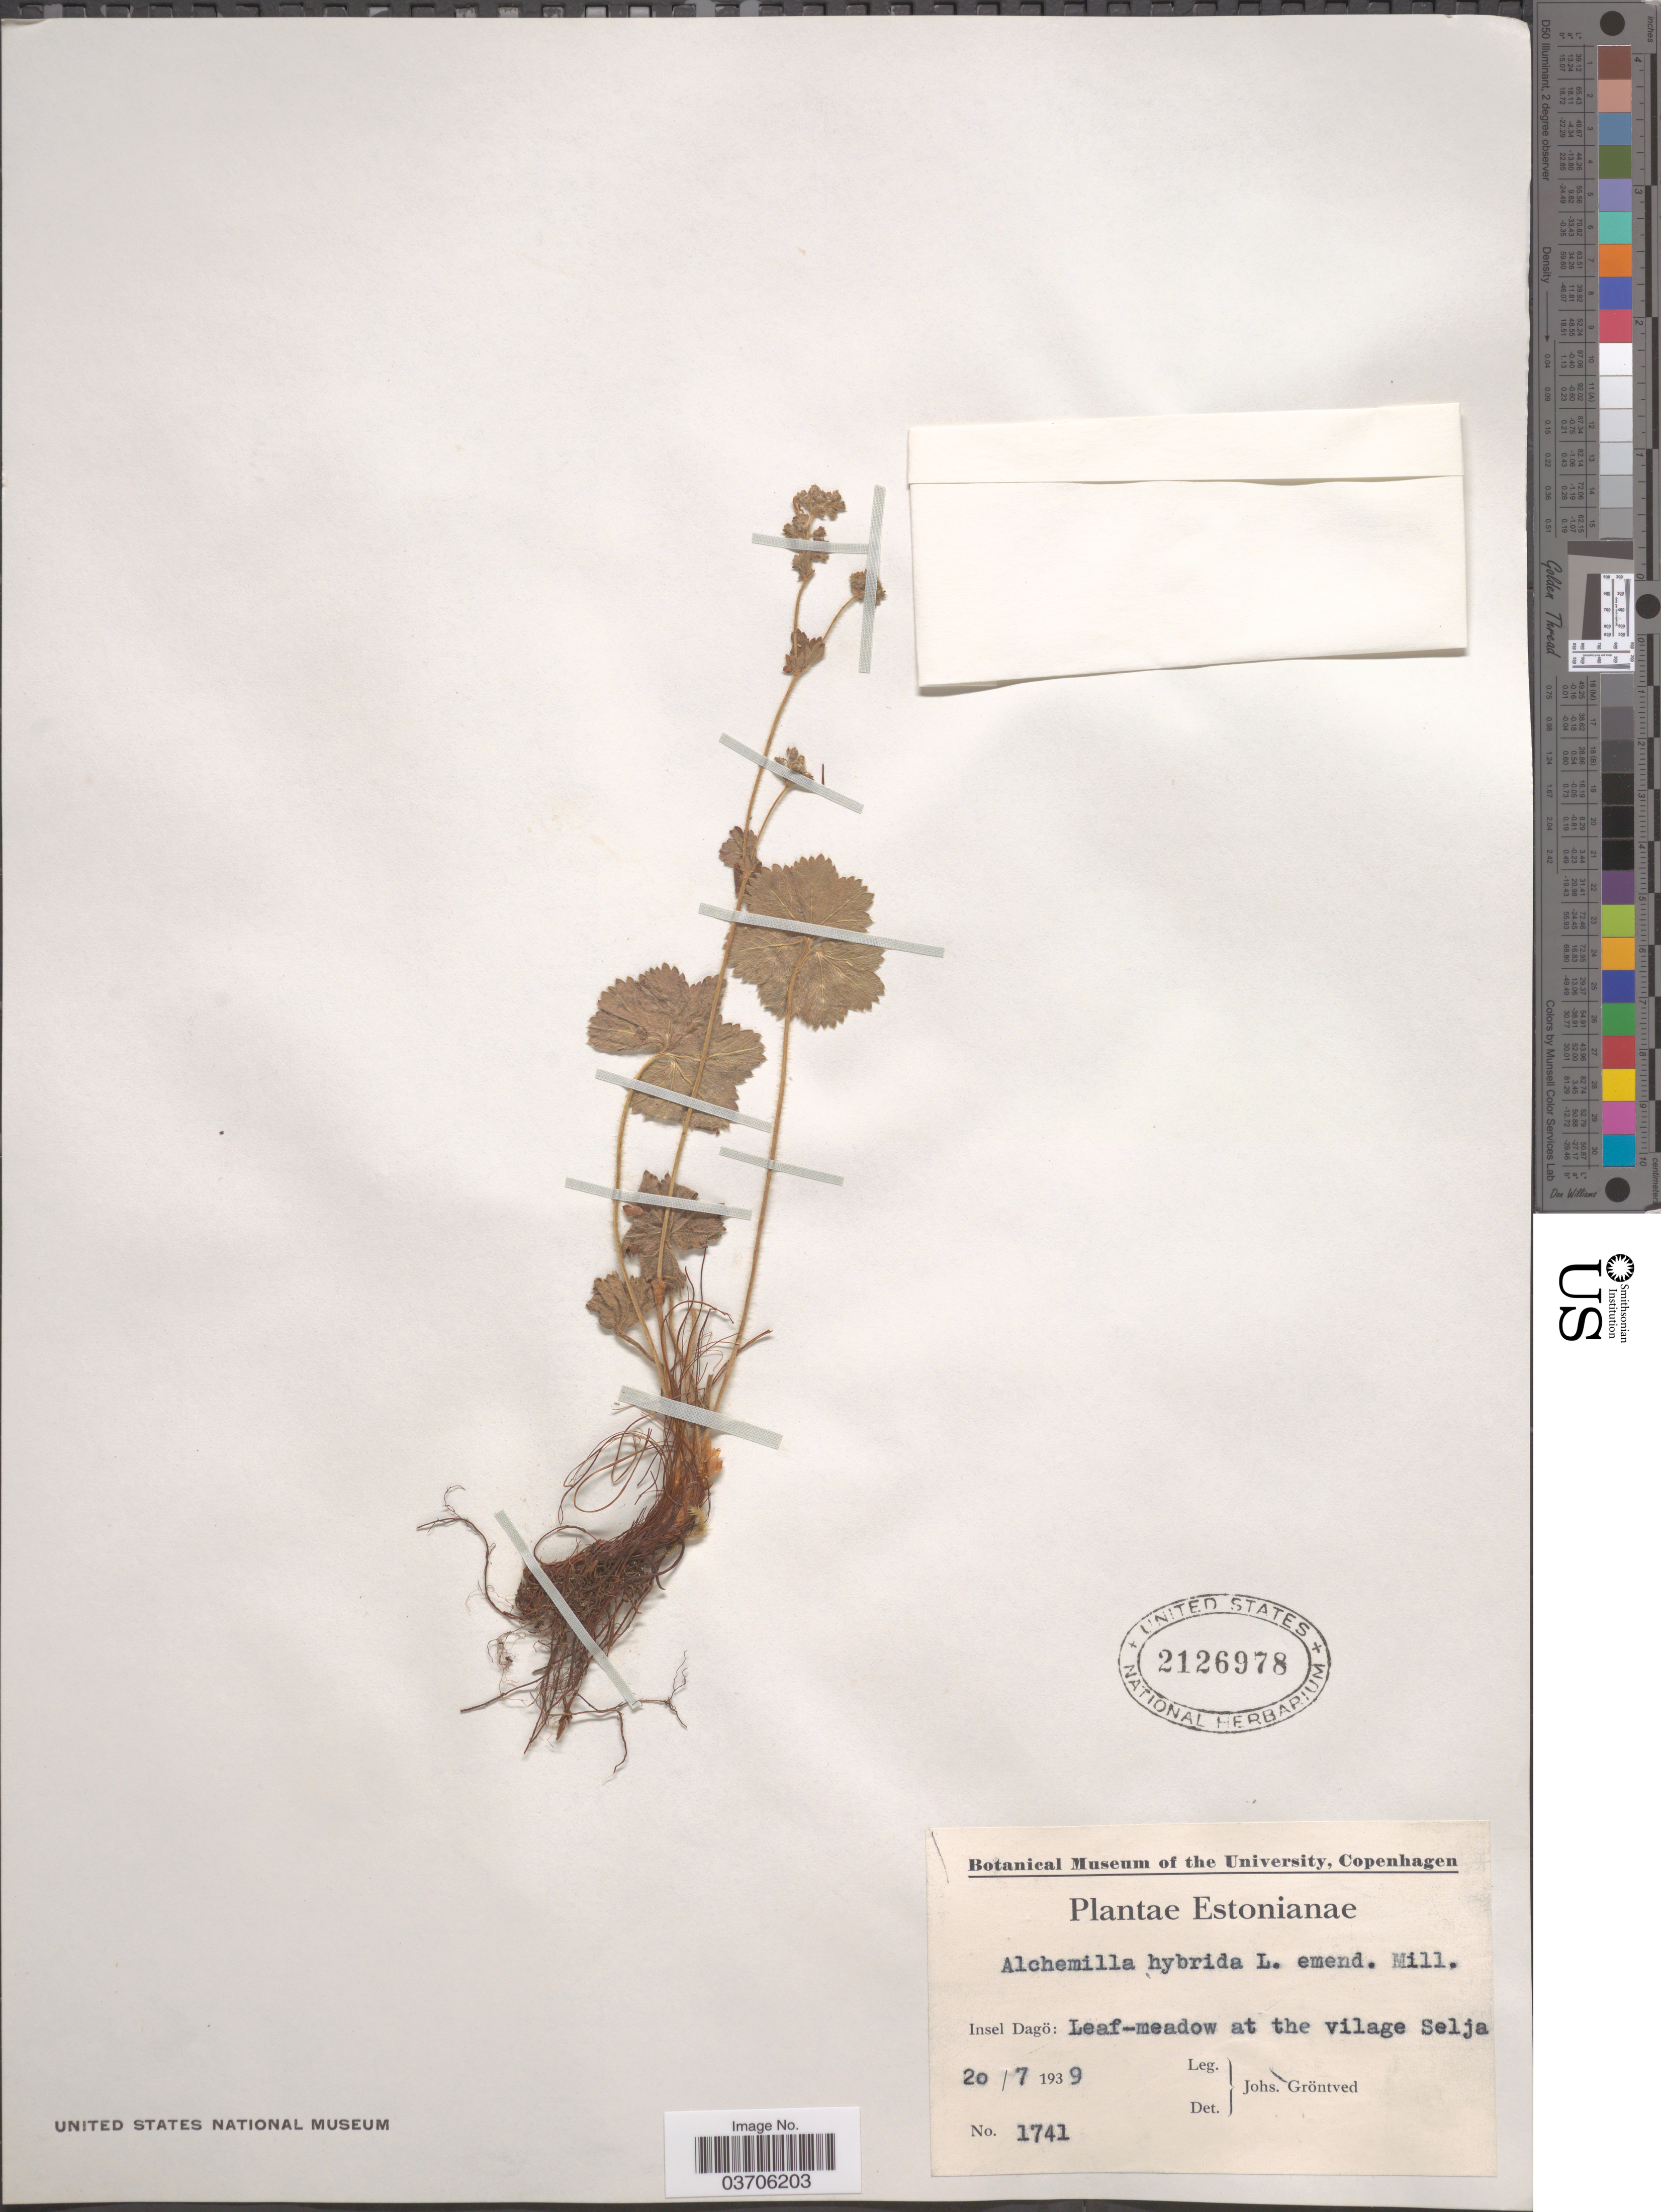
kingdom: Plantae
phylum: Tracheophyta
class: Magnoliopsida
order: Rosales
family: Rosaceae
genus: Alchemilla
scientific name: Alchemilla hybrida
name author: (L.) L.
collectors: J. Grøntved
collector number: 1741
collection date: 1939-07-20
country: Estonia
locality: Insel Dagö: Leaf-meadow at the vilage Selja.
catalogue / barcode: US 2126978